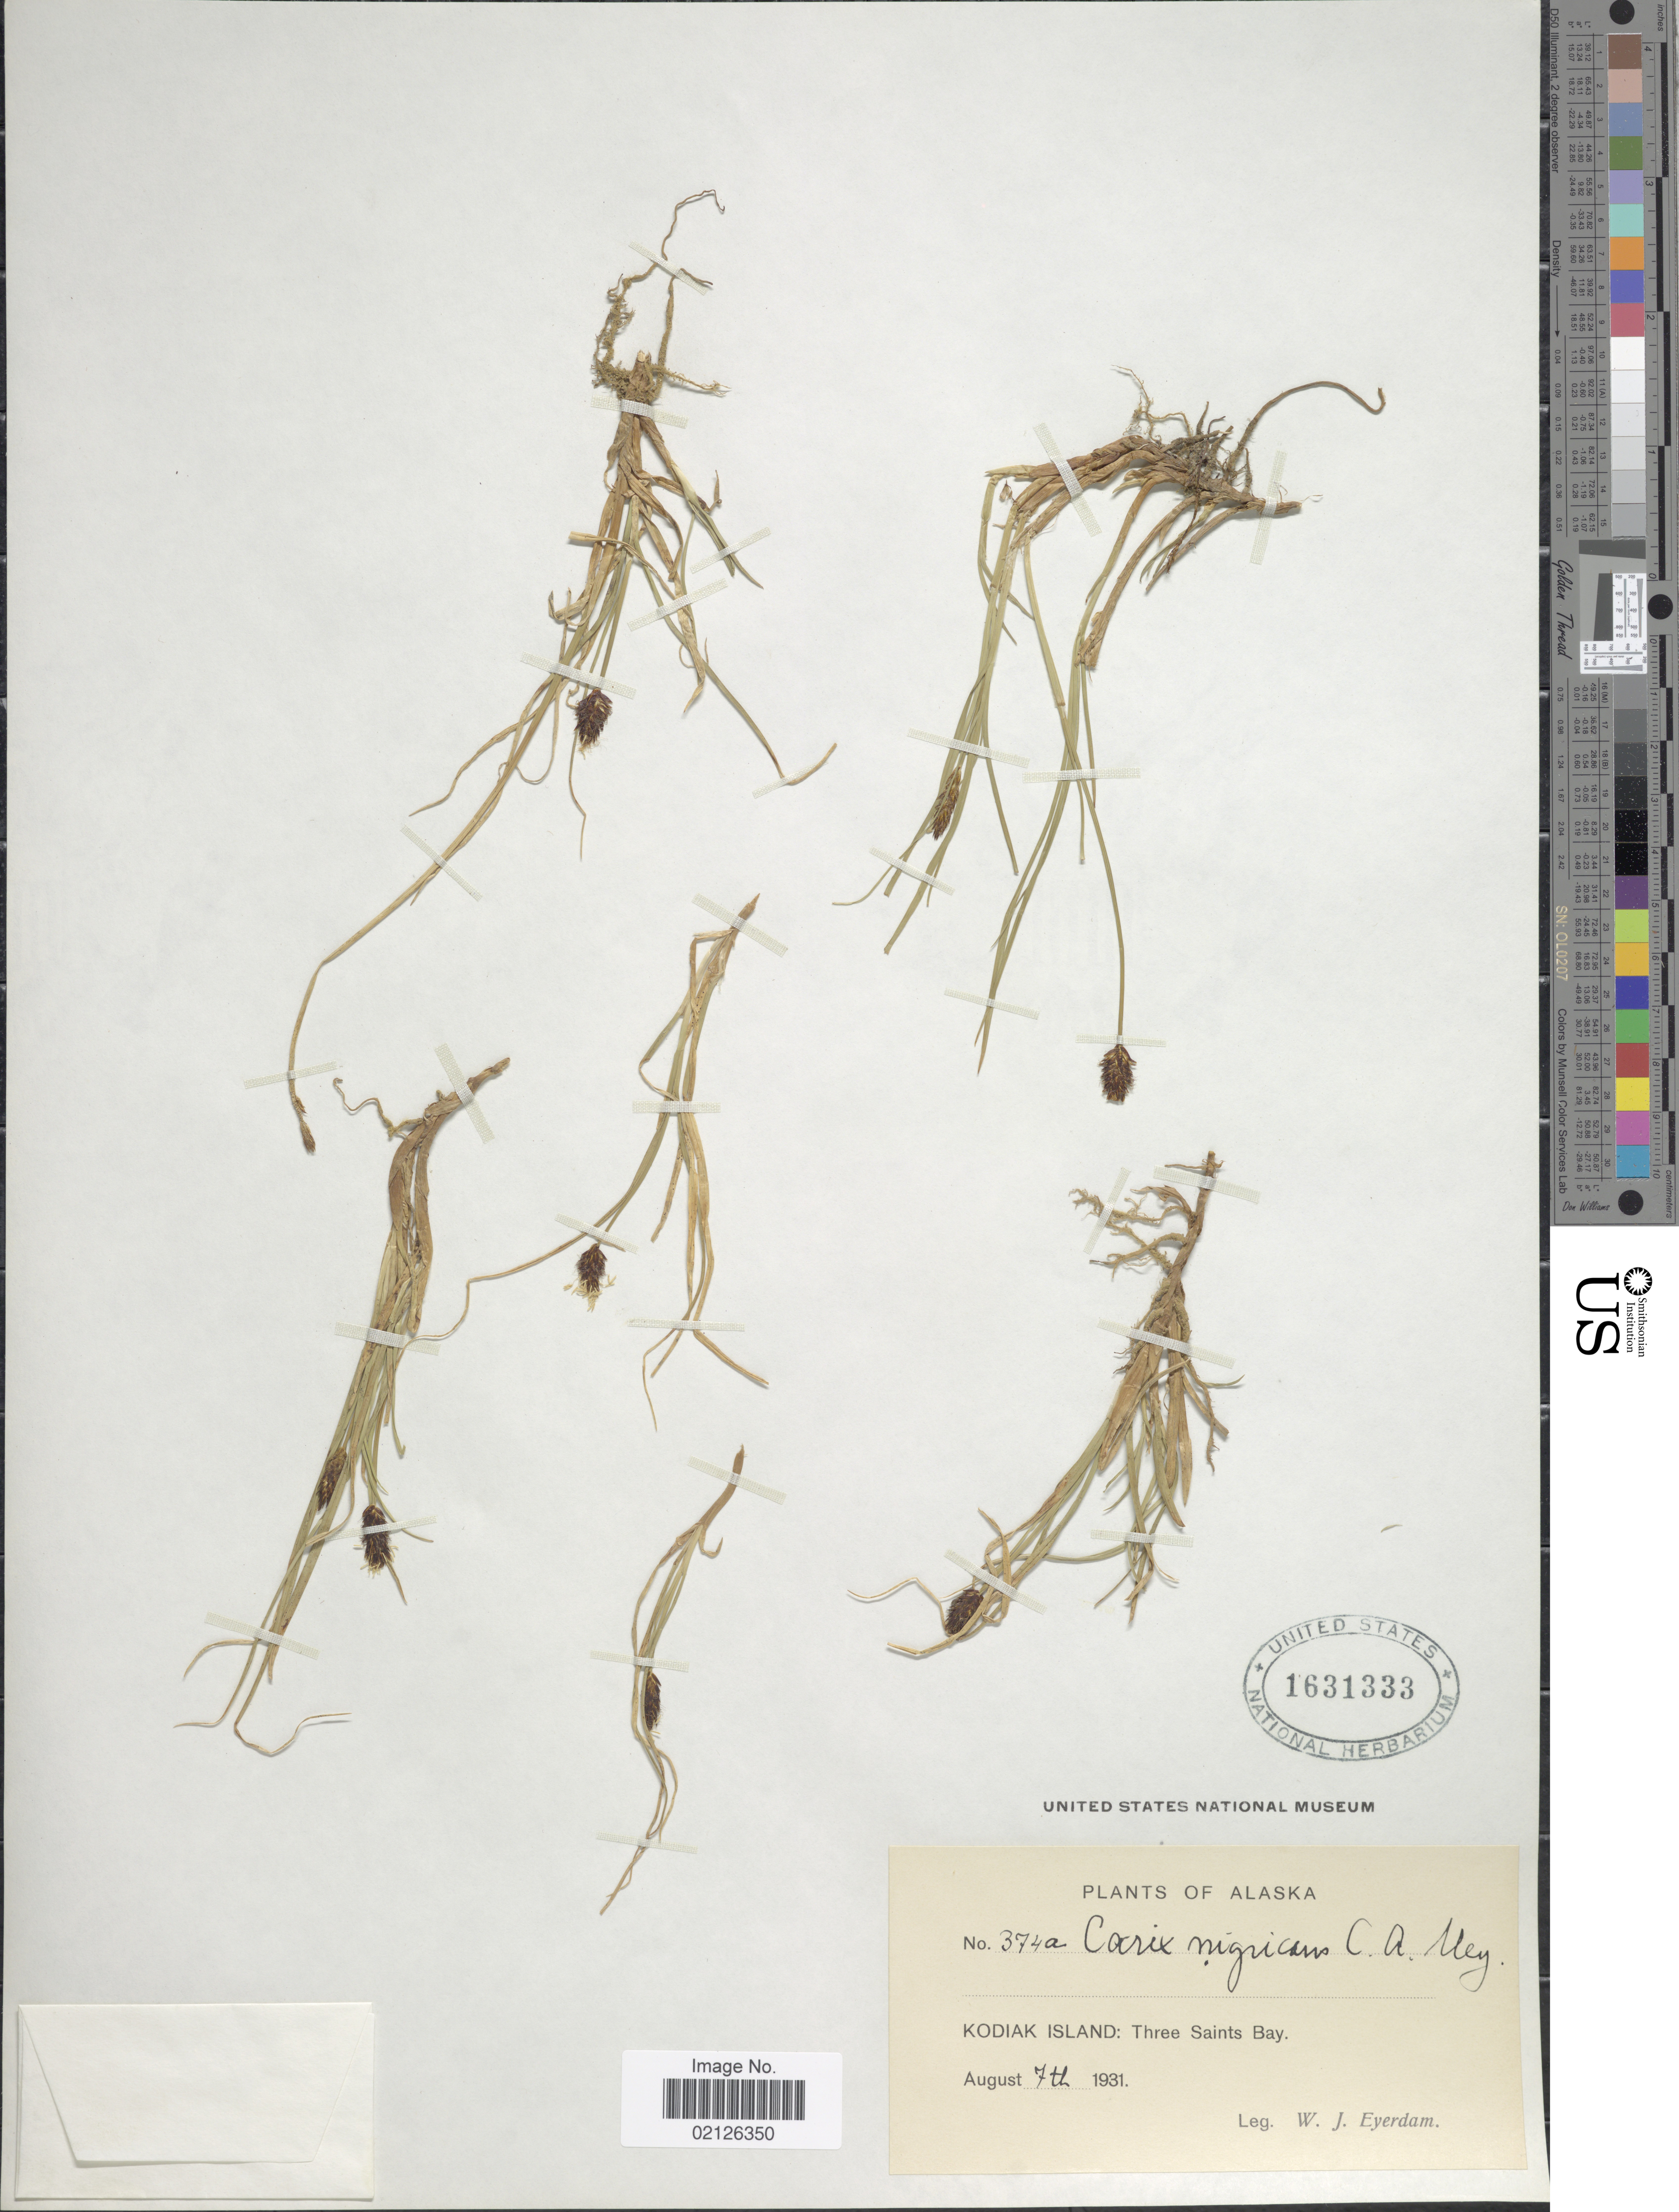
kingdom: Plantae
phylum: Tracheophyta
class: Liliopsida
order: Poales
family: Cyperaceae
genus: Carex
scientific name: Carex nigricans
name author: C.A. Mey.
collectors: W. J. Eyerdam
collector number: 374a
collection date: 1931-08-07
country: United States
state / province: Alaska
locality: Kodiak Island: Three Saints Bay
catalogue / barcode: US 1631333